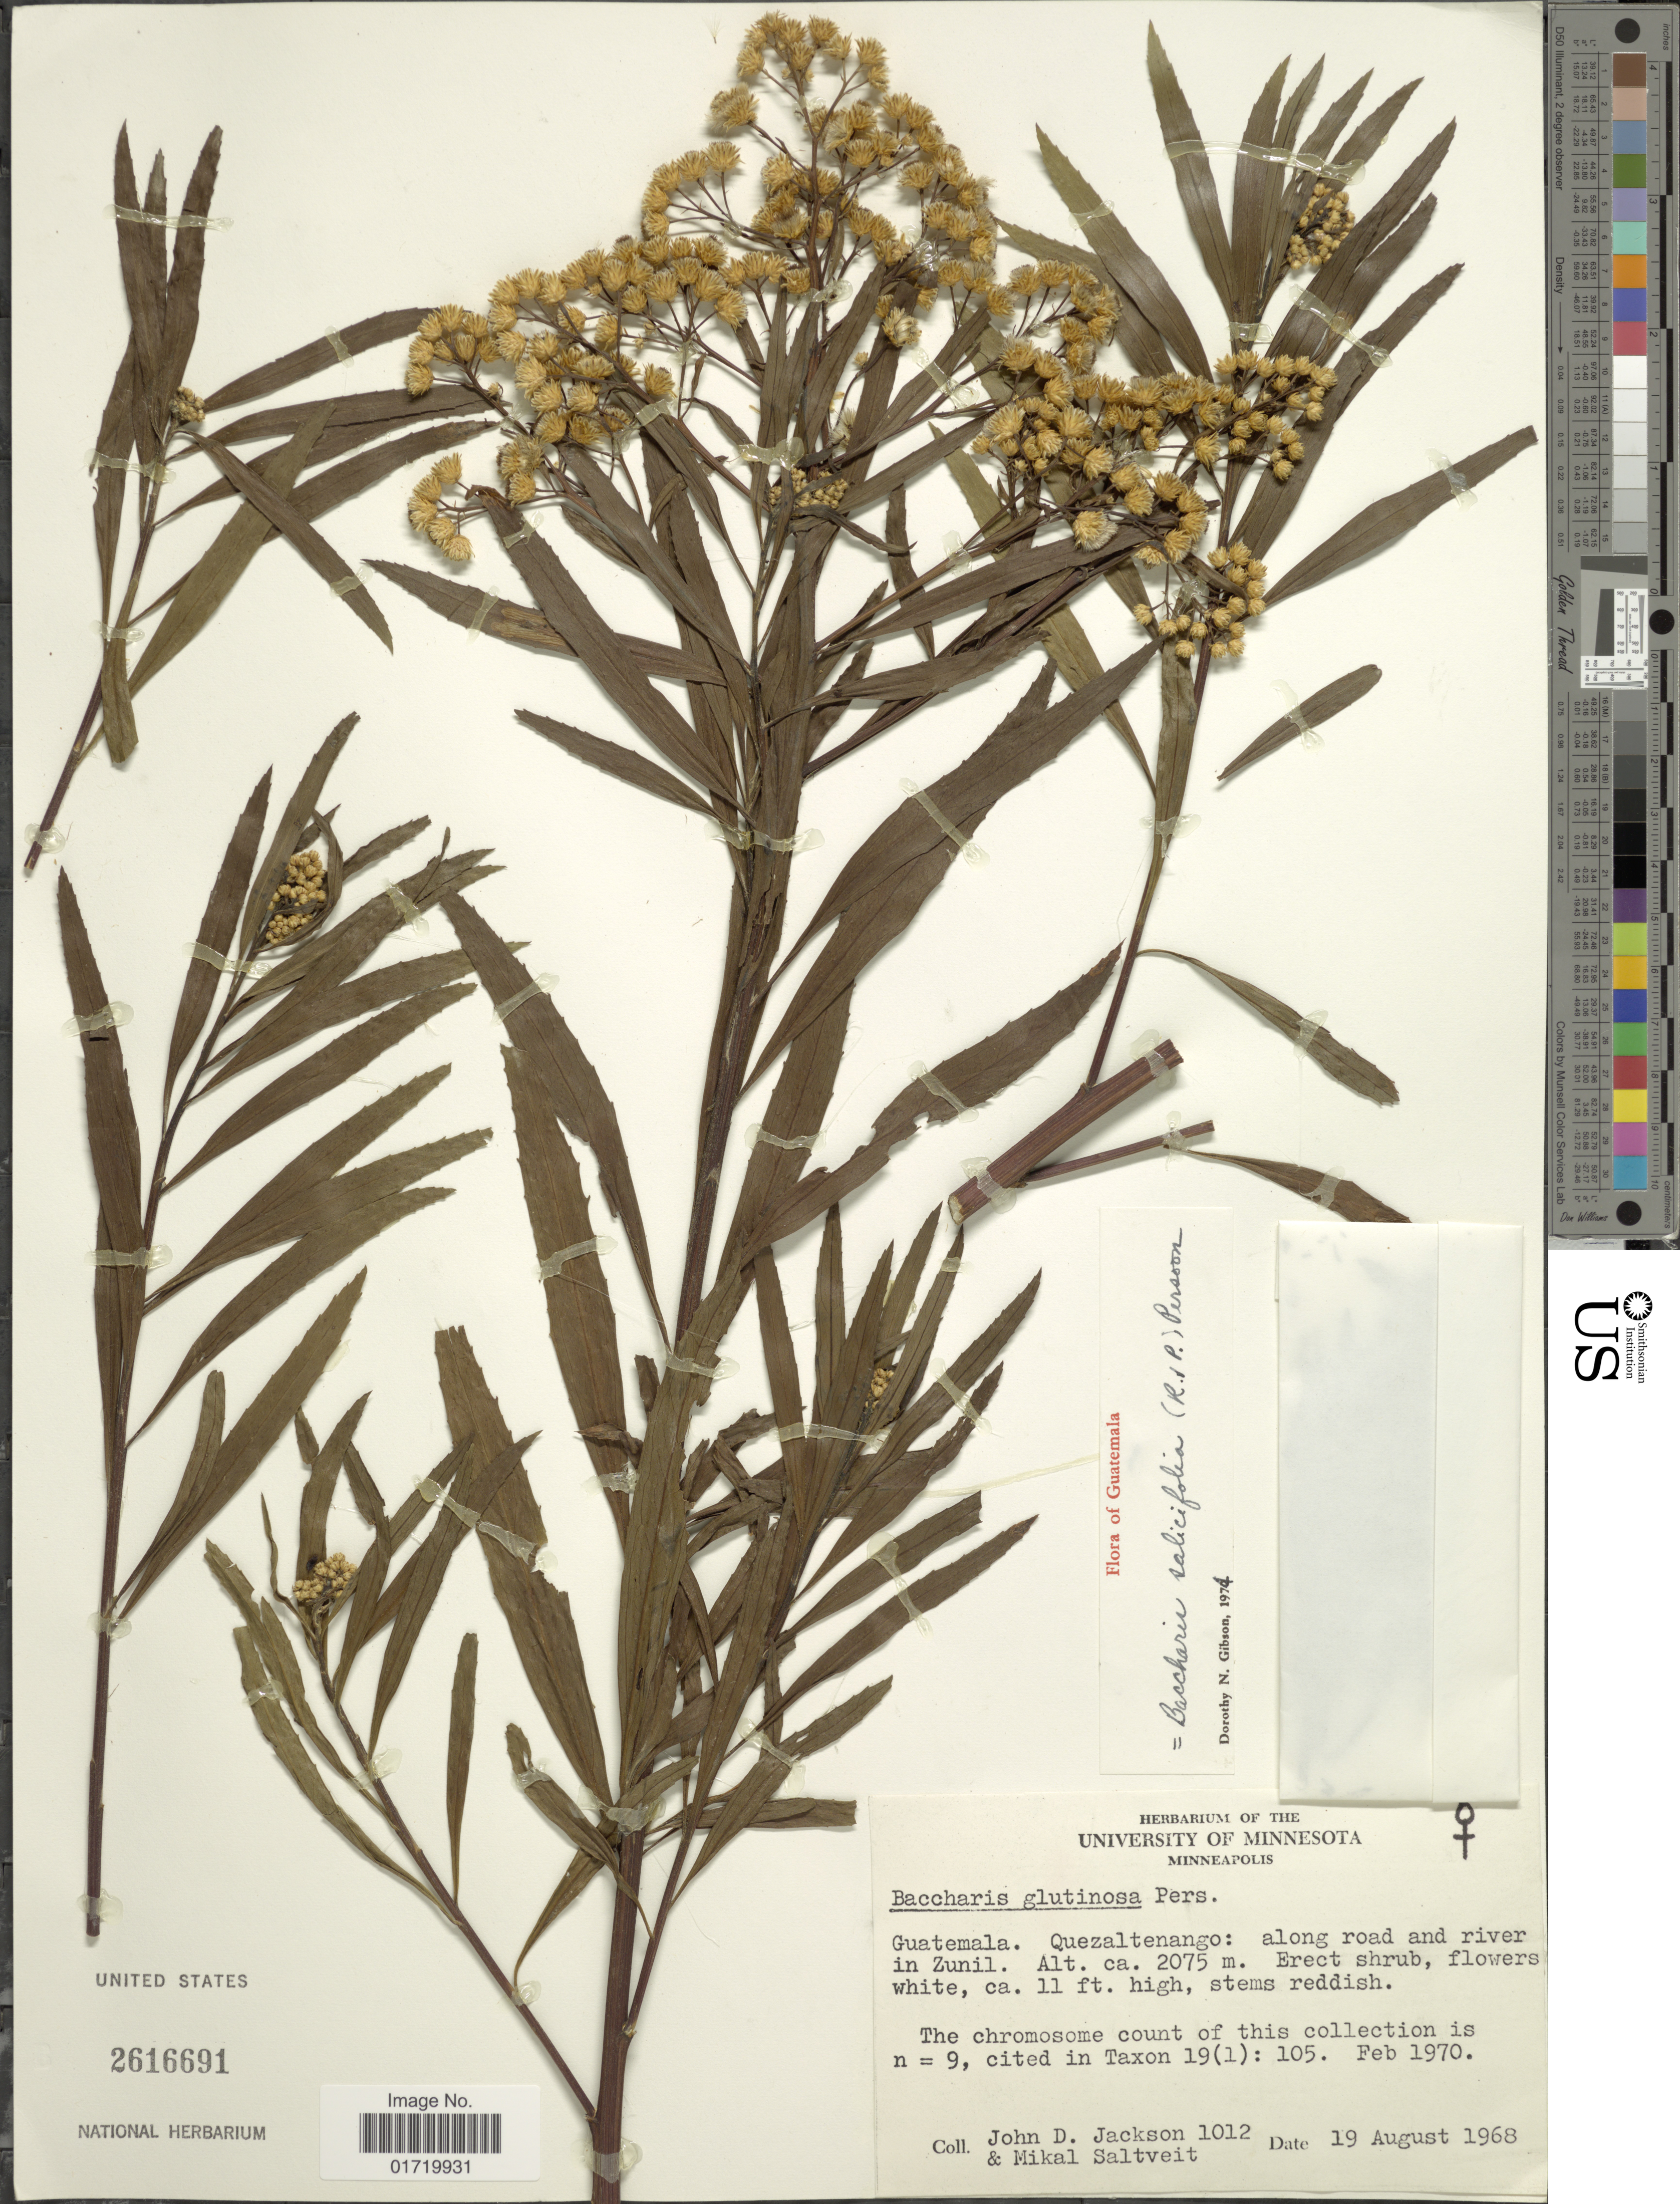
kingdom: Plantae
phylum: Tracheophyta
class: Magnoliopsida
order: Asterales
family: Asteraceae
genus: Baccharis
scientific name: Baccharis salicifolia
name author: (Ruiz & Pav.) Pers.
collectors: J. Jackson & M. Saltveit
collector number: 1012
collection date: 1968-08-19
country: Guatemala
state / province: Quetzaltenango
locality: Along road and river in Zunil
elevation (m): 2075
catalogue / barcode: US 2616691